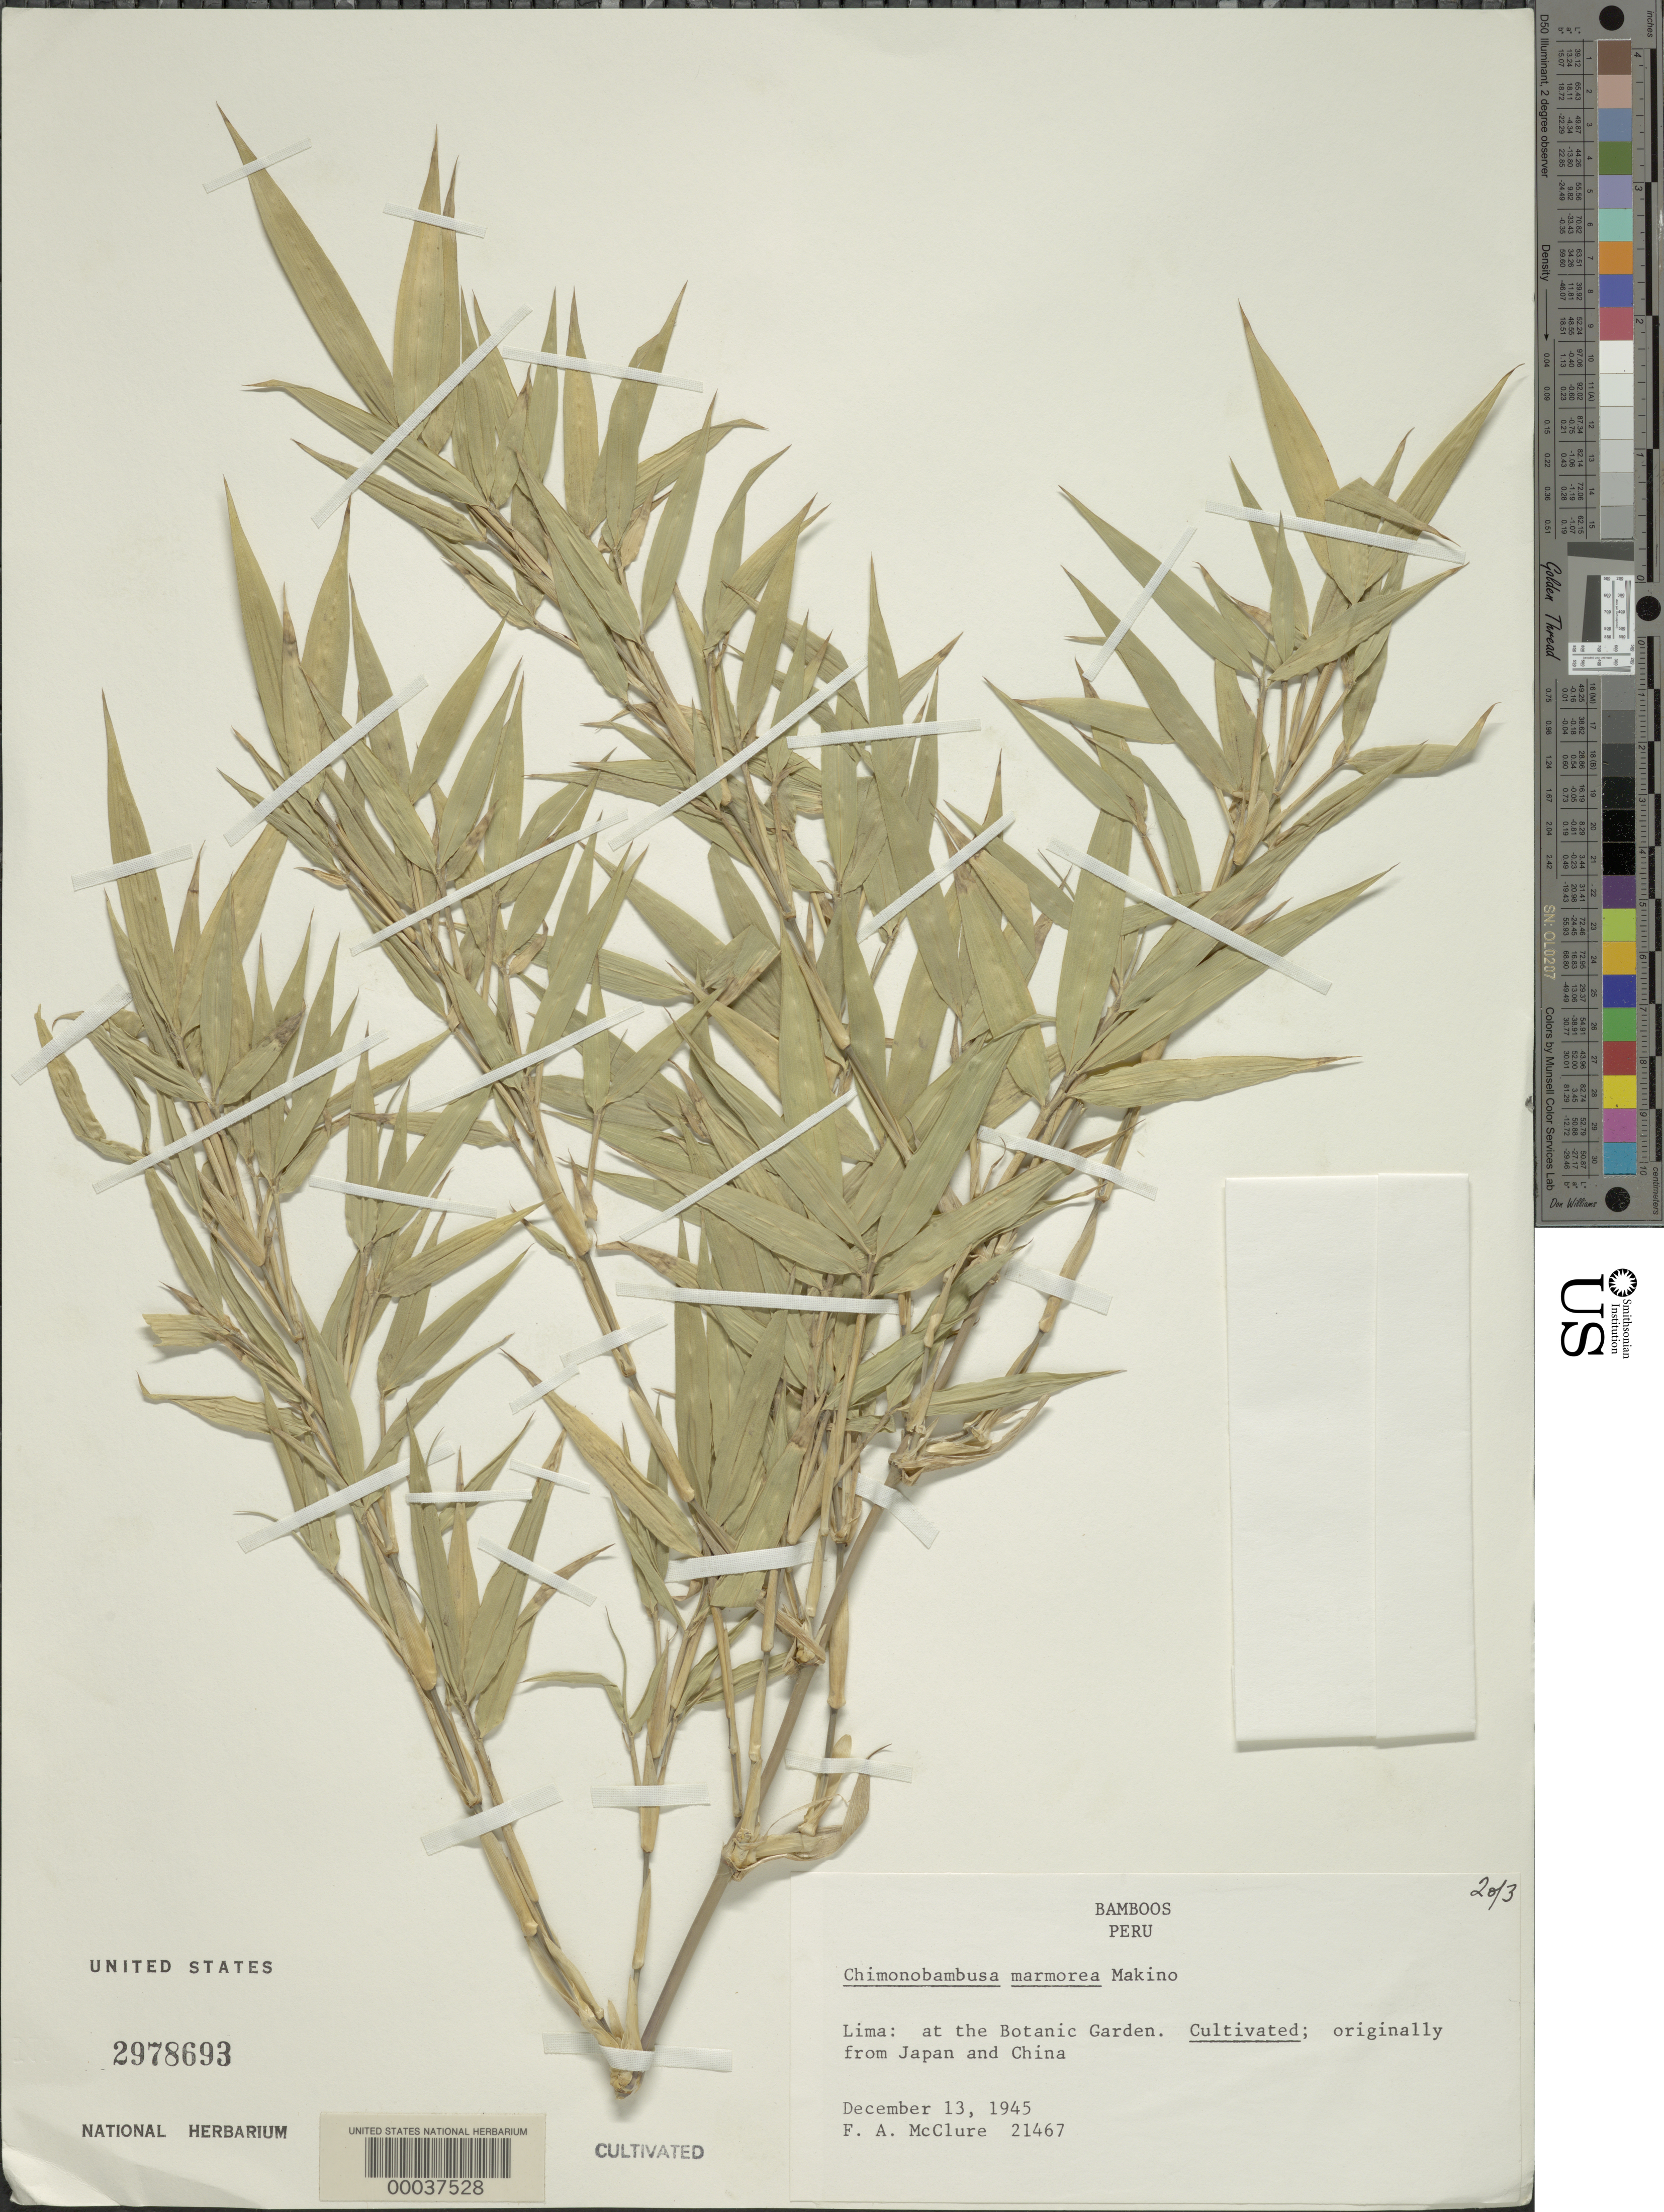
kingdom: Plantae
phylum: Tracheophyta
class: Liliopsida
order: Poales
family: Poaceae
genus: Chimonobambusa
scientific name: Chimonobambusa marmorea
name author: Makino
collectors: F. A. McClure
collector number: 21467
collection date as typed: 13 Dec 1945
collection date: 1945-12-13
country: Peru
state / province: Lima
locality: Botanic Garden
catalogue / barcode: US 2978693